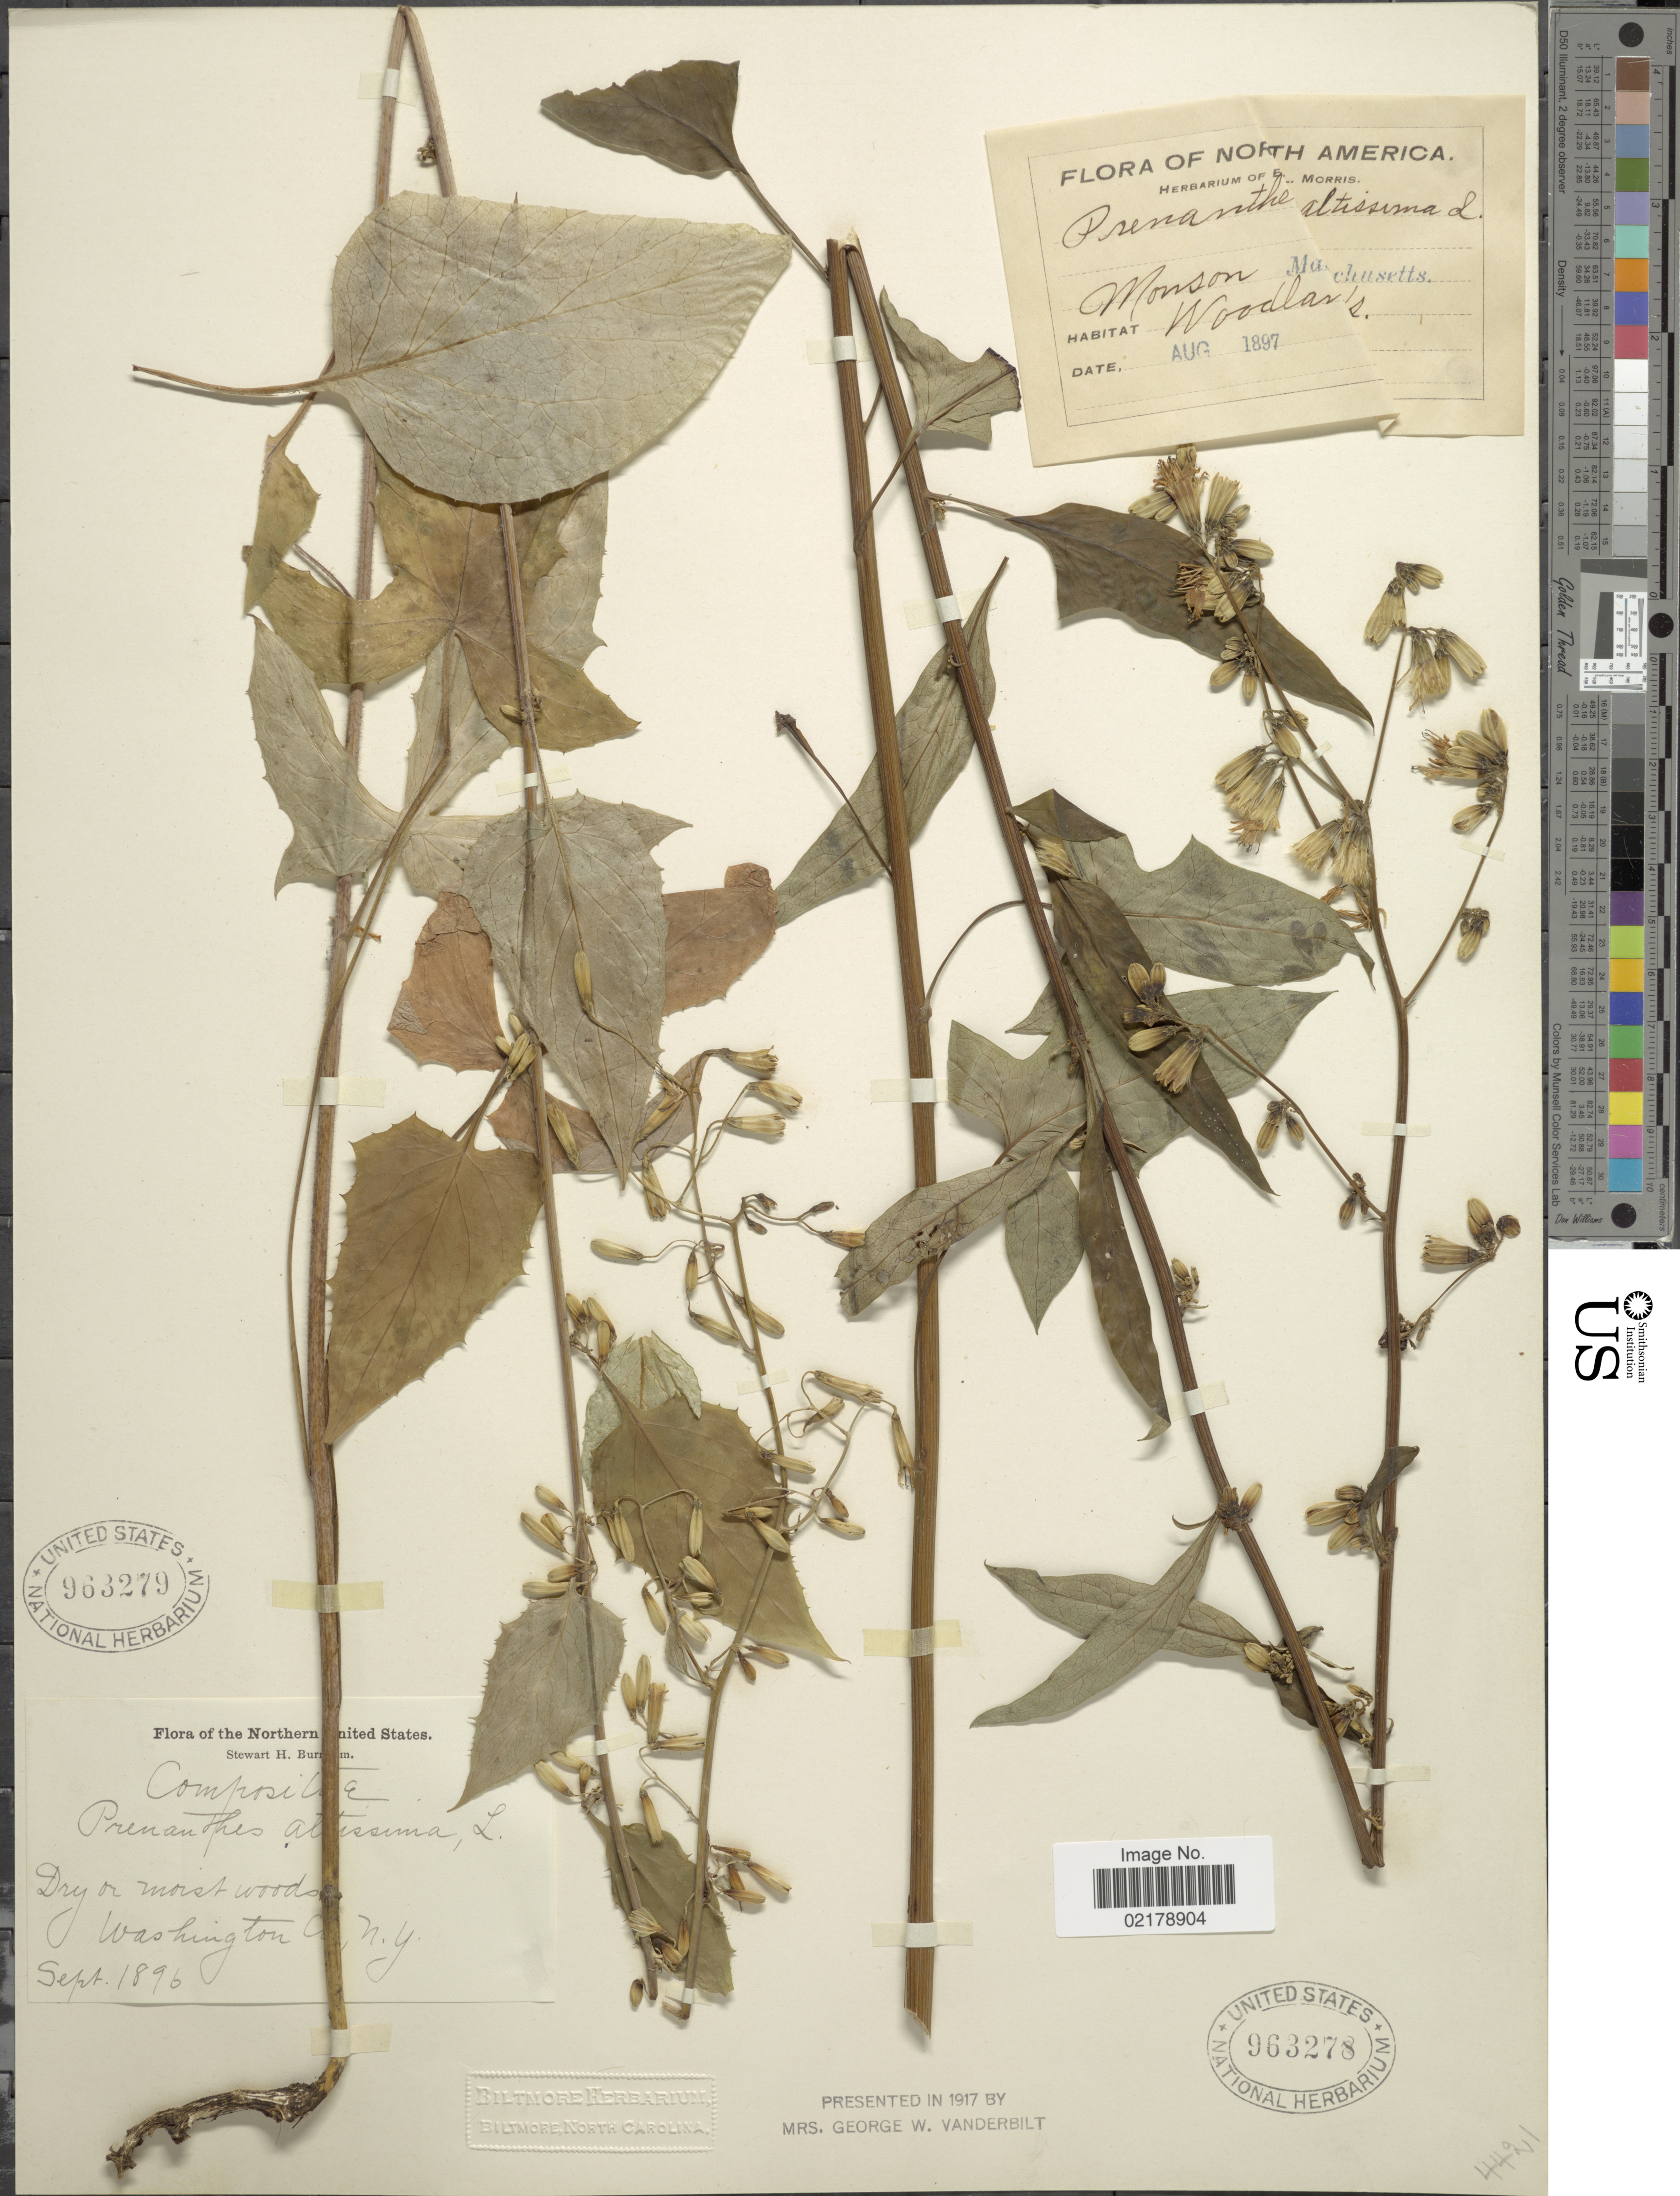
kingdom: Plantae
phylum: Tracheophyta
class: Magnoliopsida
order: Asterales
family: Asteraceae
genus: Prenanthes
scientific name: Prenanthes altissima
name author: L.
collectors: ex herb. E.L. Morris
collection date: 1897-08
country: United States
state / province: Massachusetts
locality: Monson, Woodlands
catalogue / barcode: US 963278-2